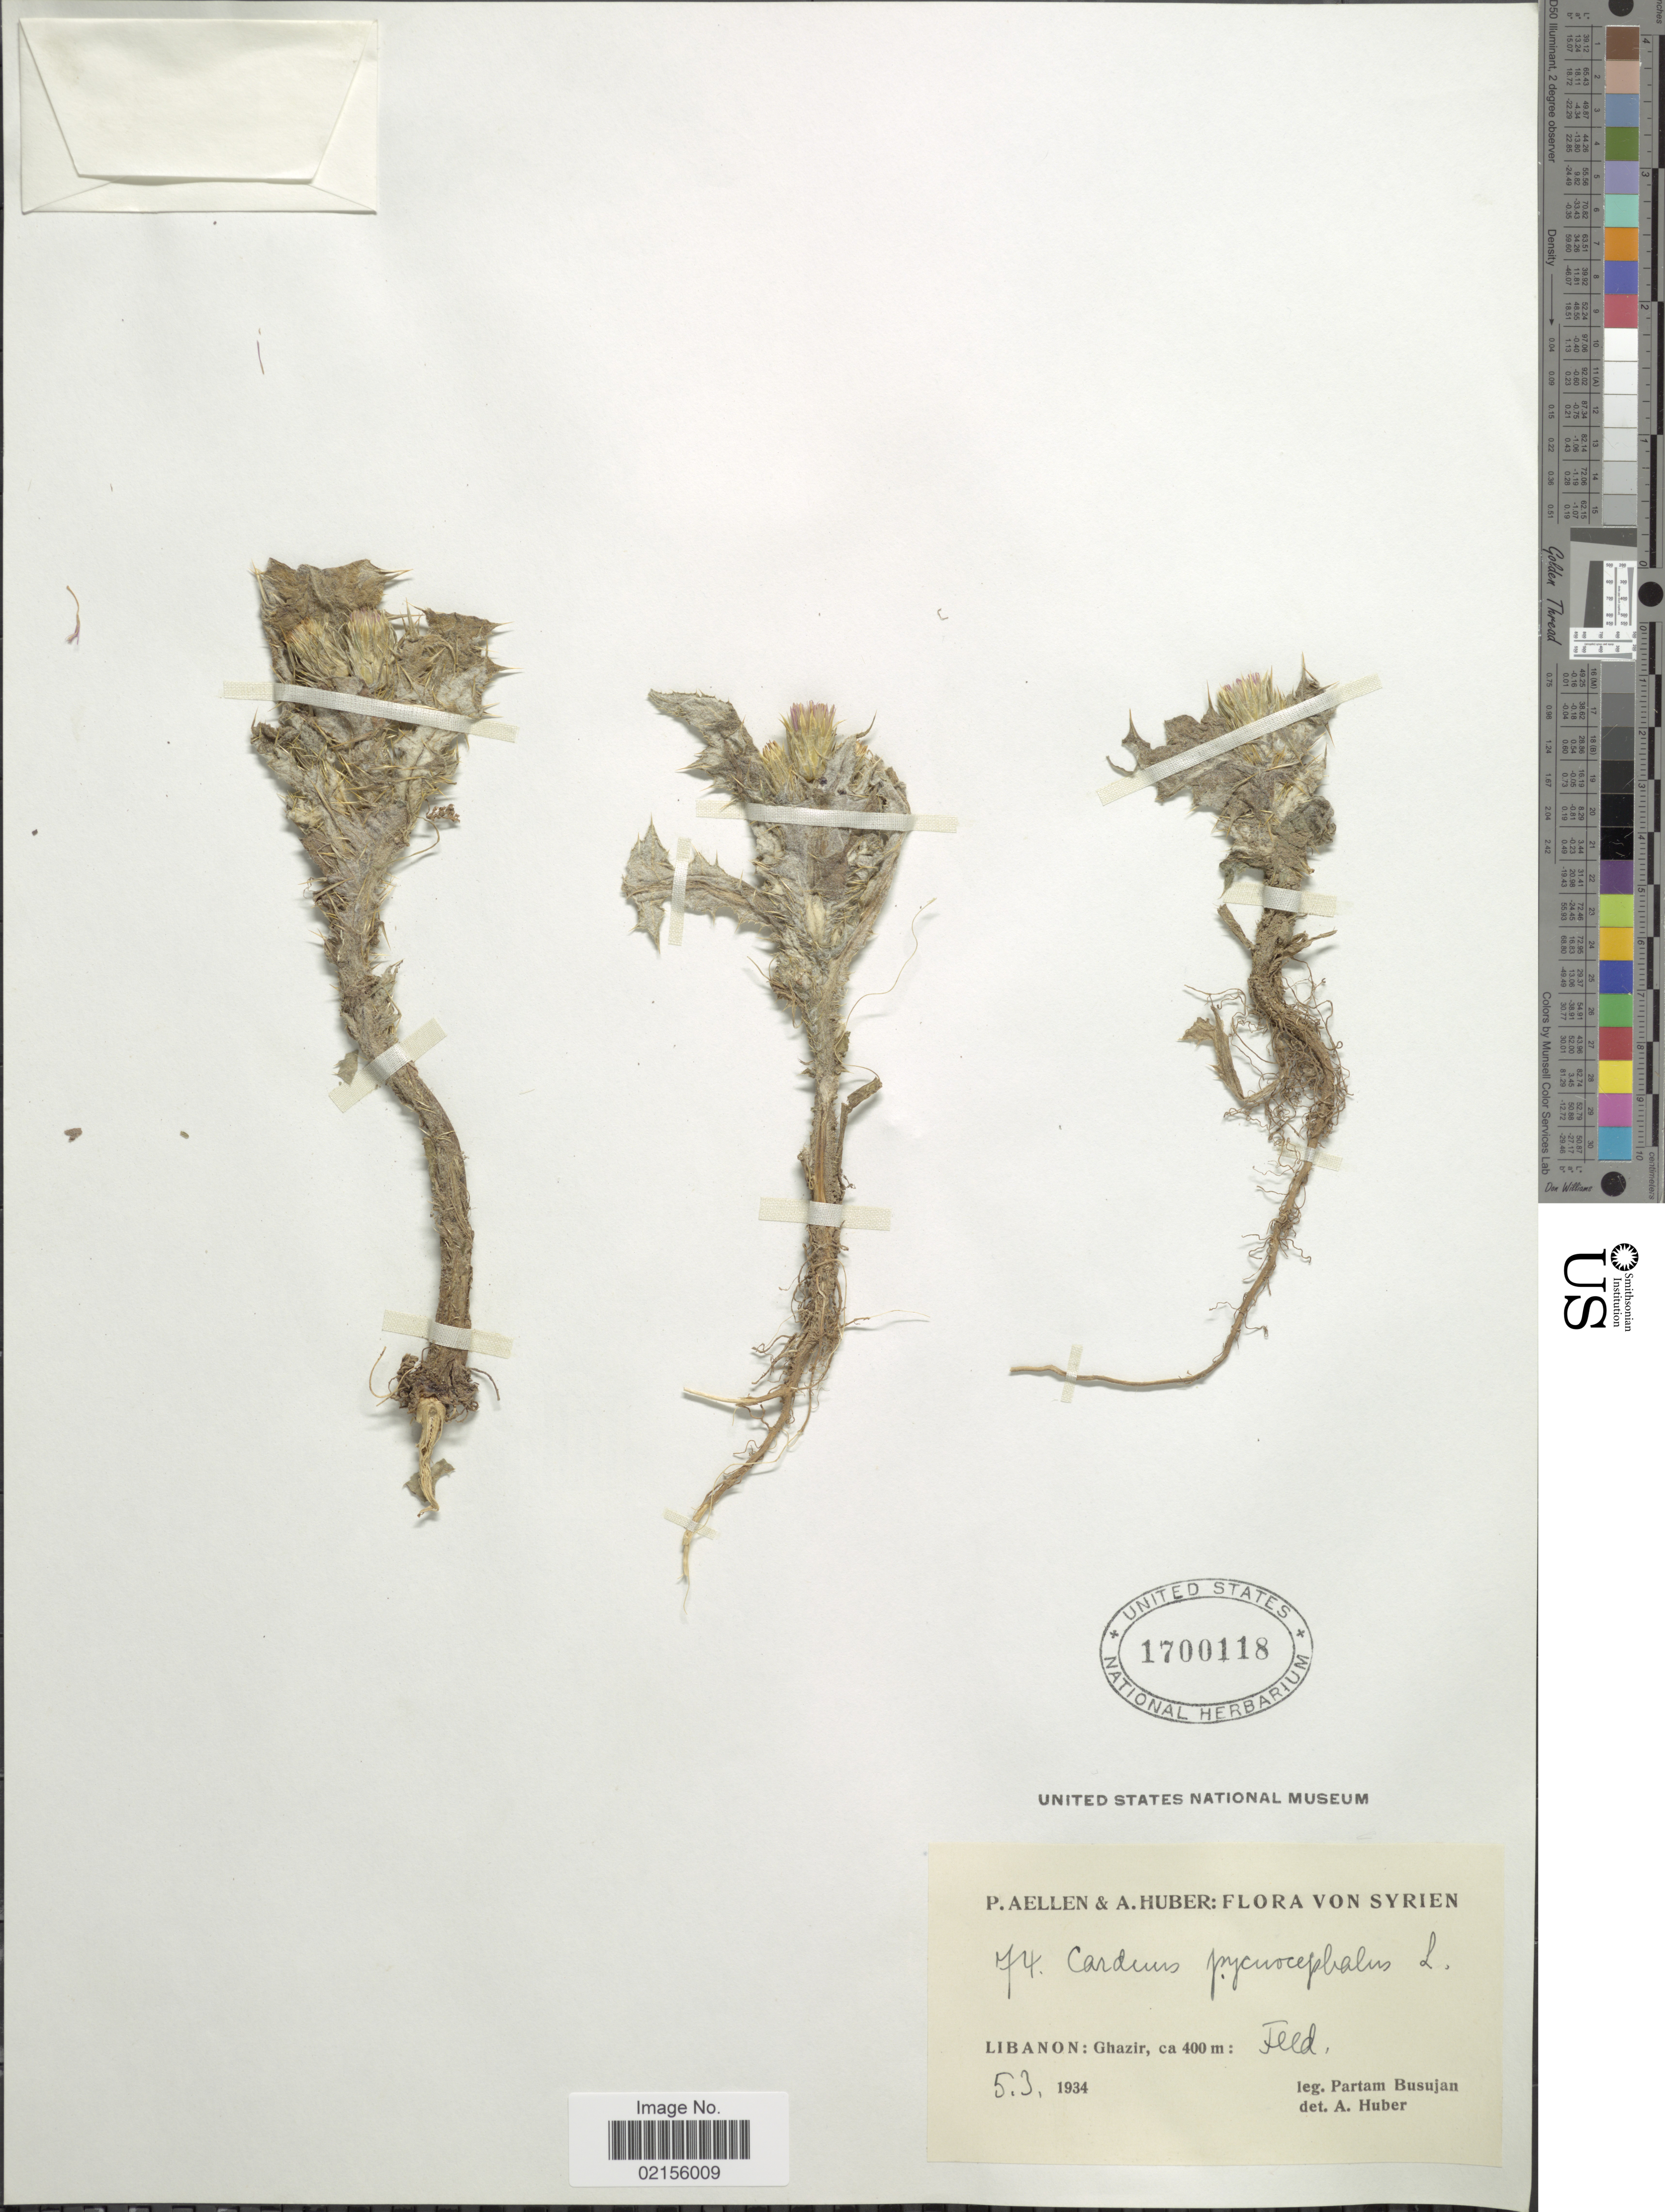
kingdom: Plantae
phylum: Tracheophyta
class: Magnoliopsida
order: Asterales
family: Asteraceae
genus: Carduus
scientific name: Carduus pycnocephalus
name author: L.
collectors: P. Busujan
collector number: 74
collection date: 1934-03-05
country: Lebanon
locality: Syrien, Ghazir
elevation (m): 400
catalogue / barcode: US 1700118